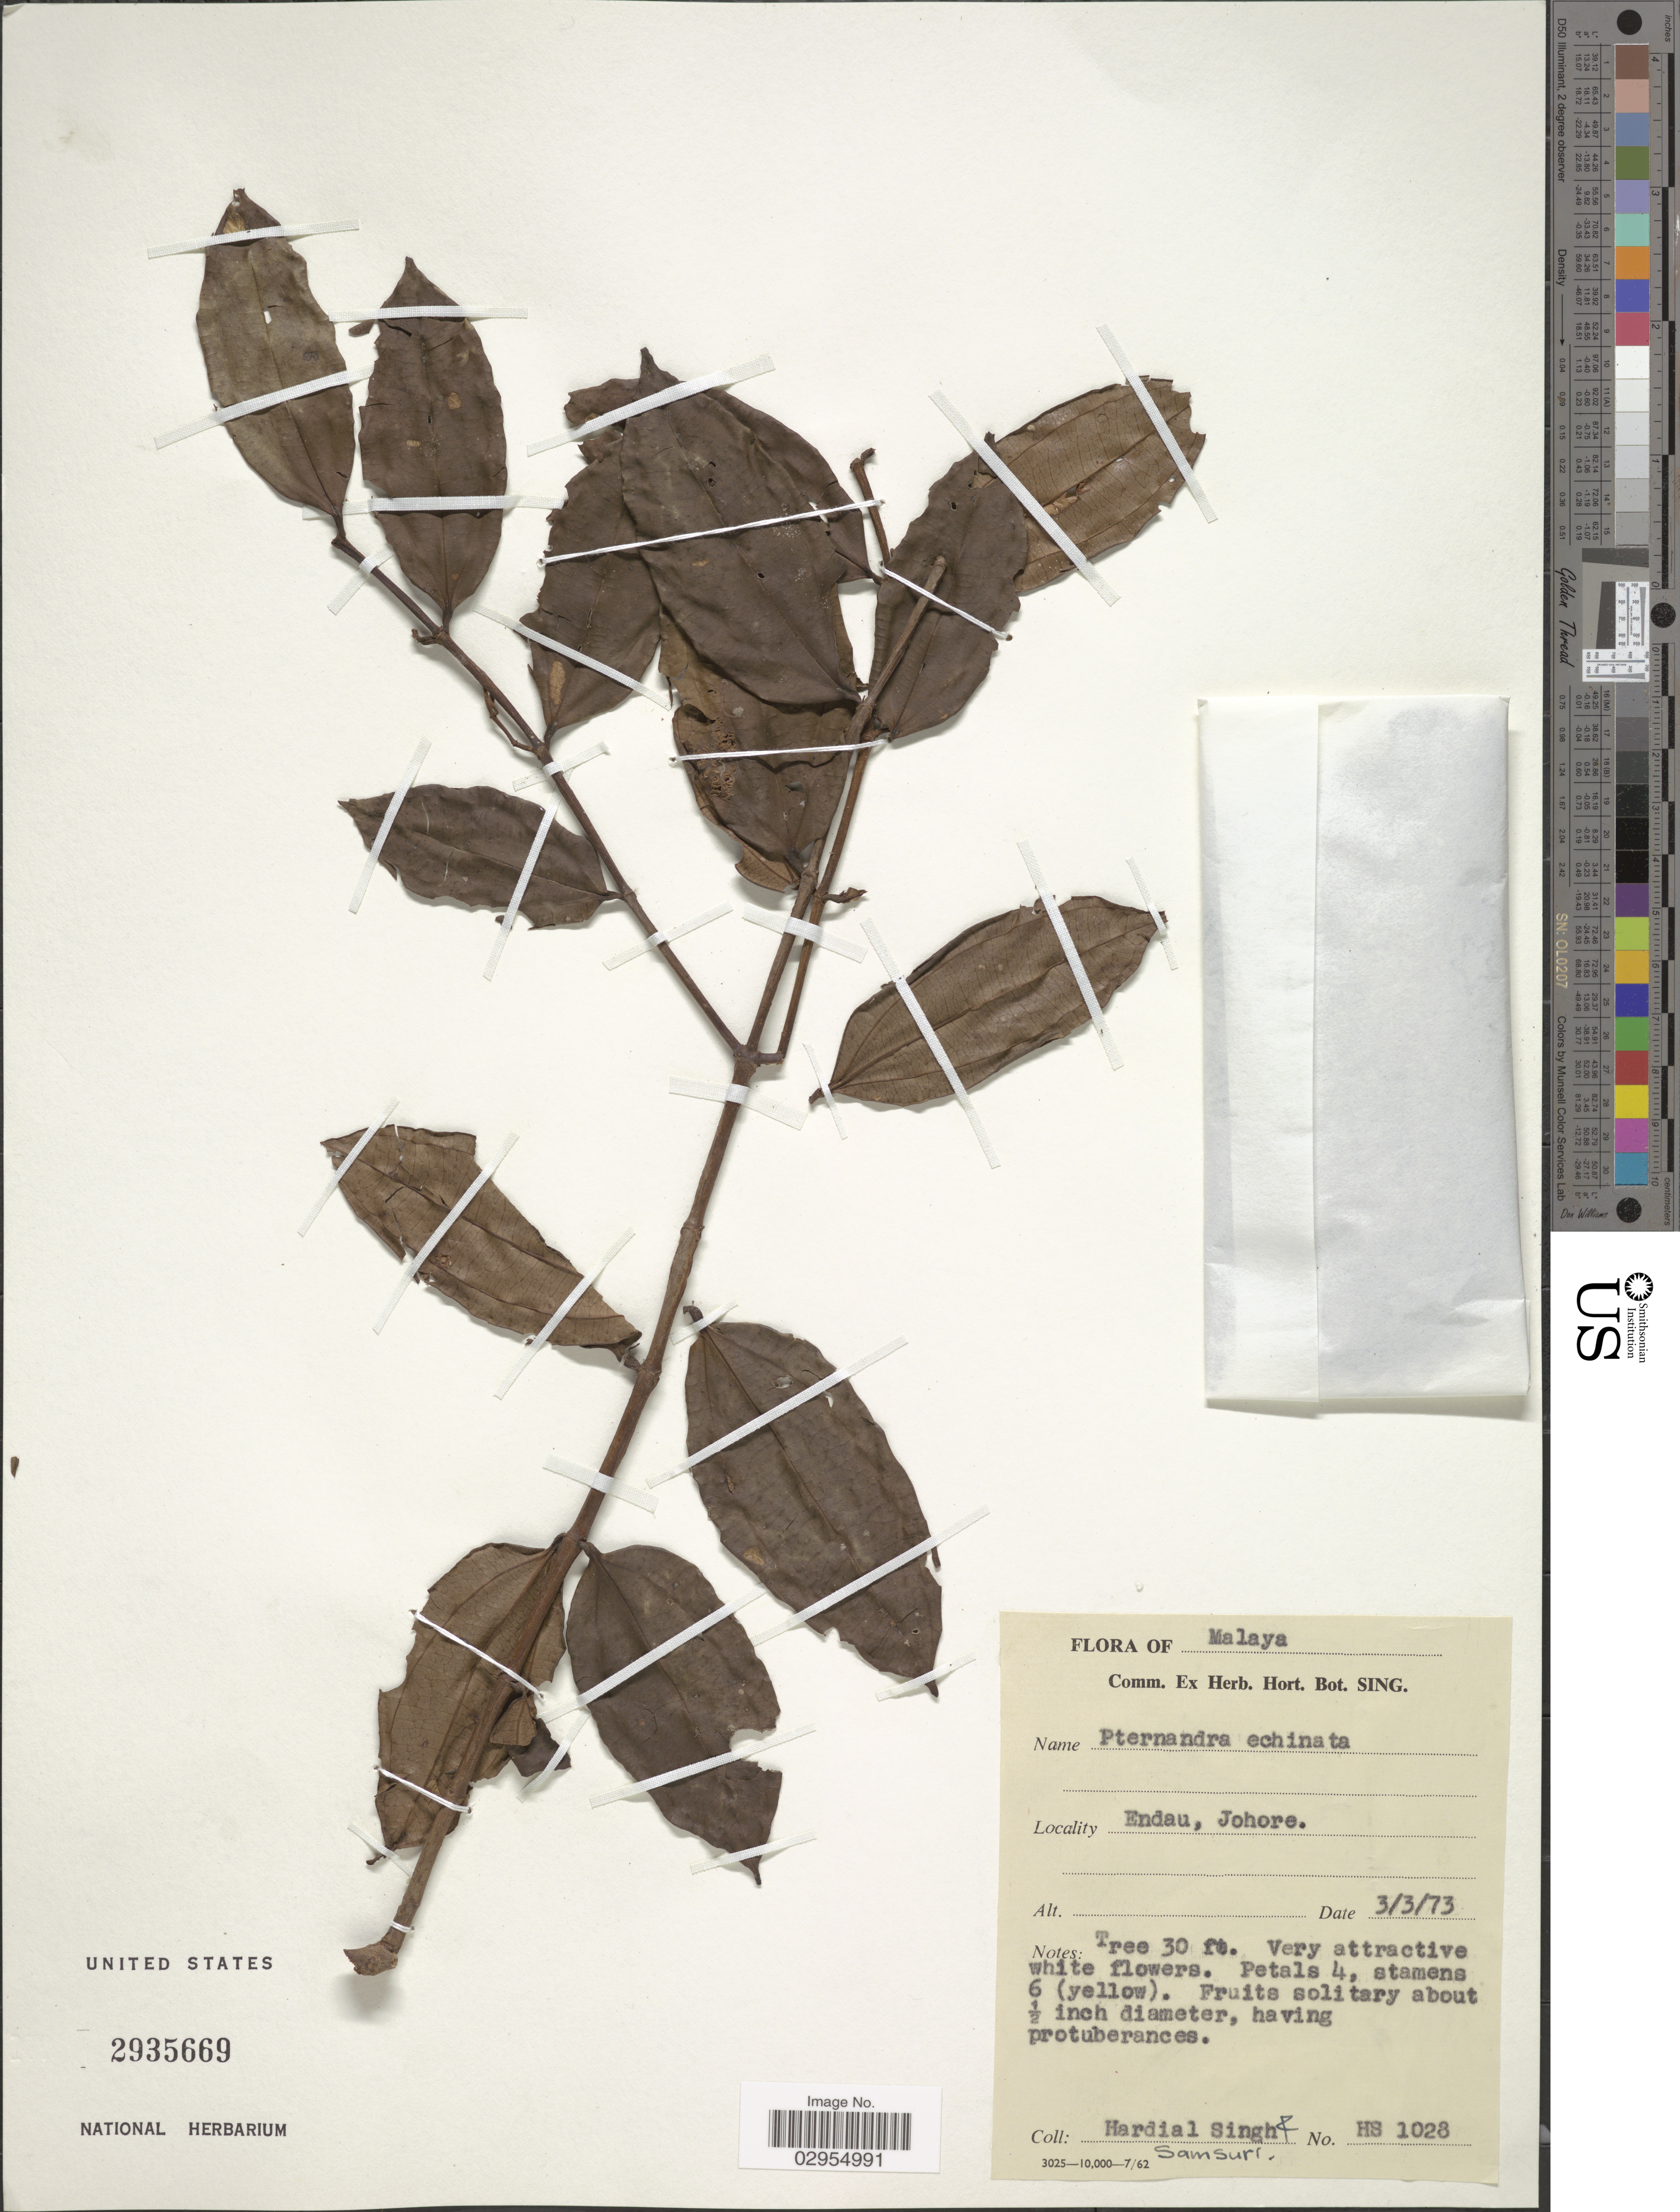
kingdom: Plantae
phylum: Tracheophyta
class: Magnoliopsida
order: Myrtales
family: Melastomataceae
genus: Pternandra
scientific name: Pternandra echinata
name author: Wall.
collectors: H. Singh & -. Samsuri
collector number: HS 1028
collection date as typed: Transcribed d/m/y: 3/3/73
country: Malaysia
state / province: Johor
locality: Malaya. Endau, Johore.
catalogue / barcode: US 2935669